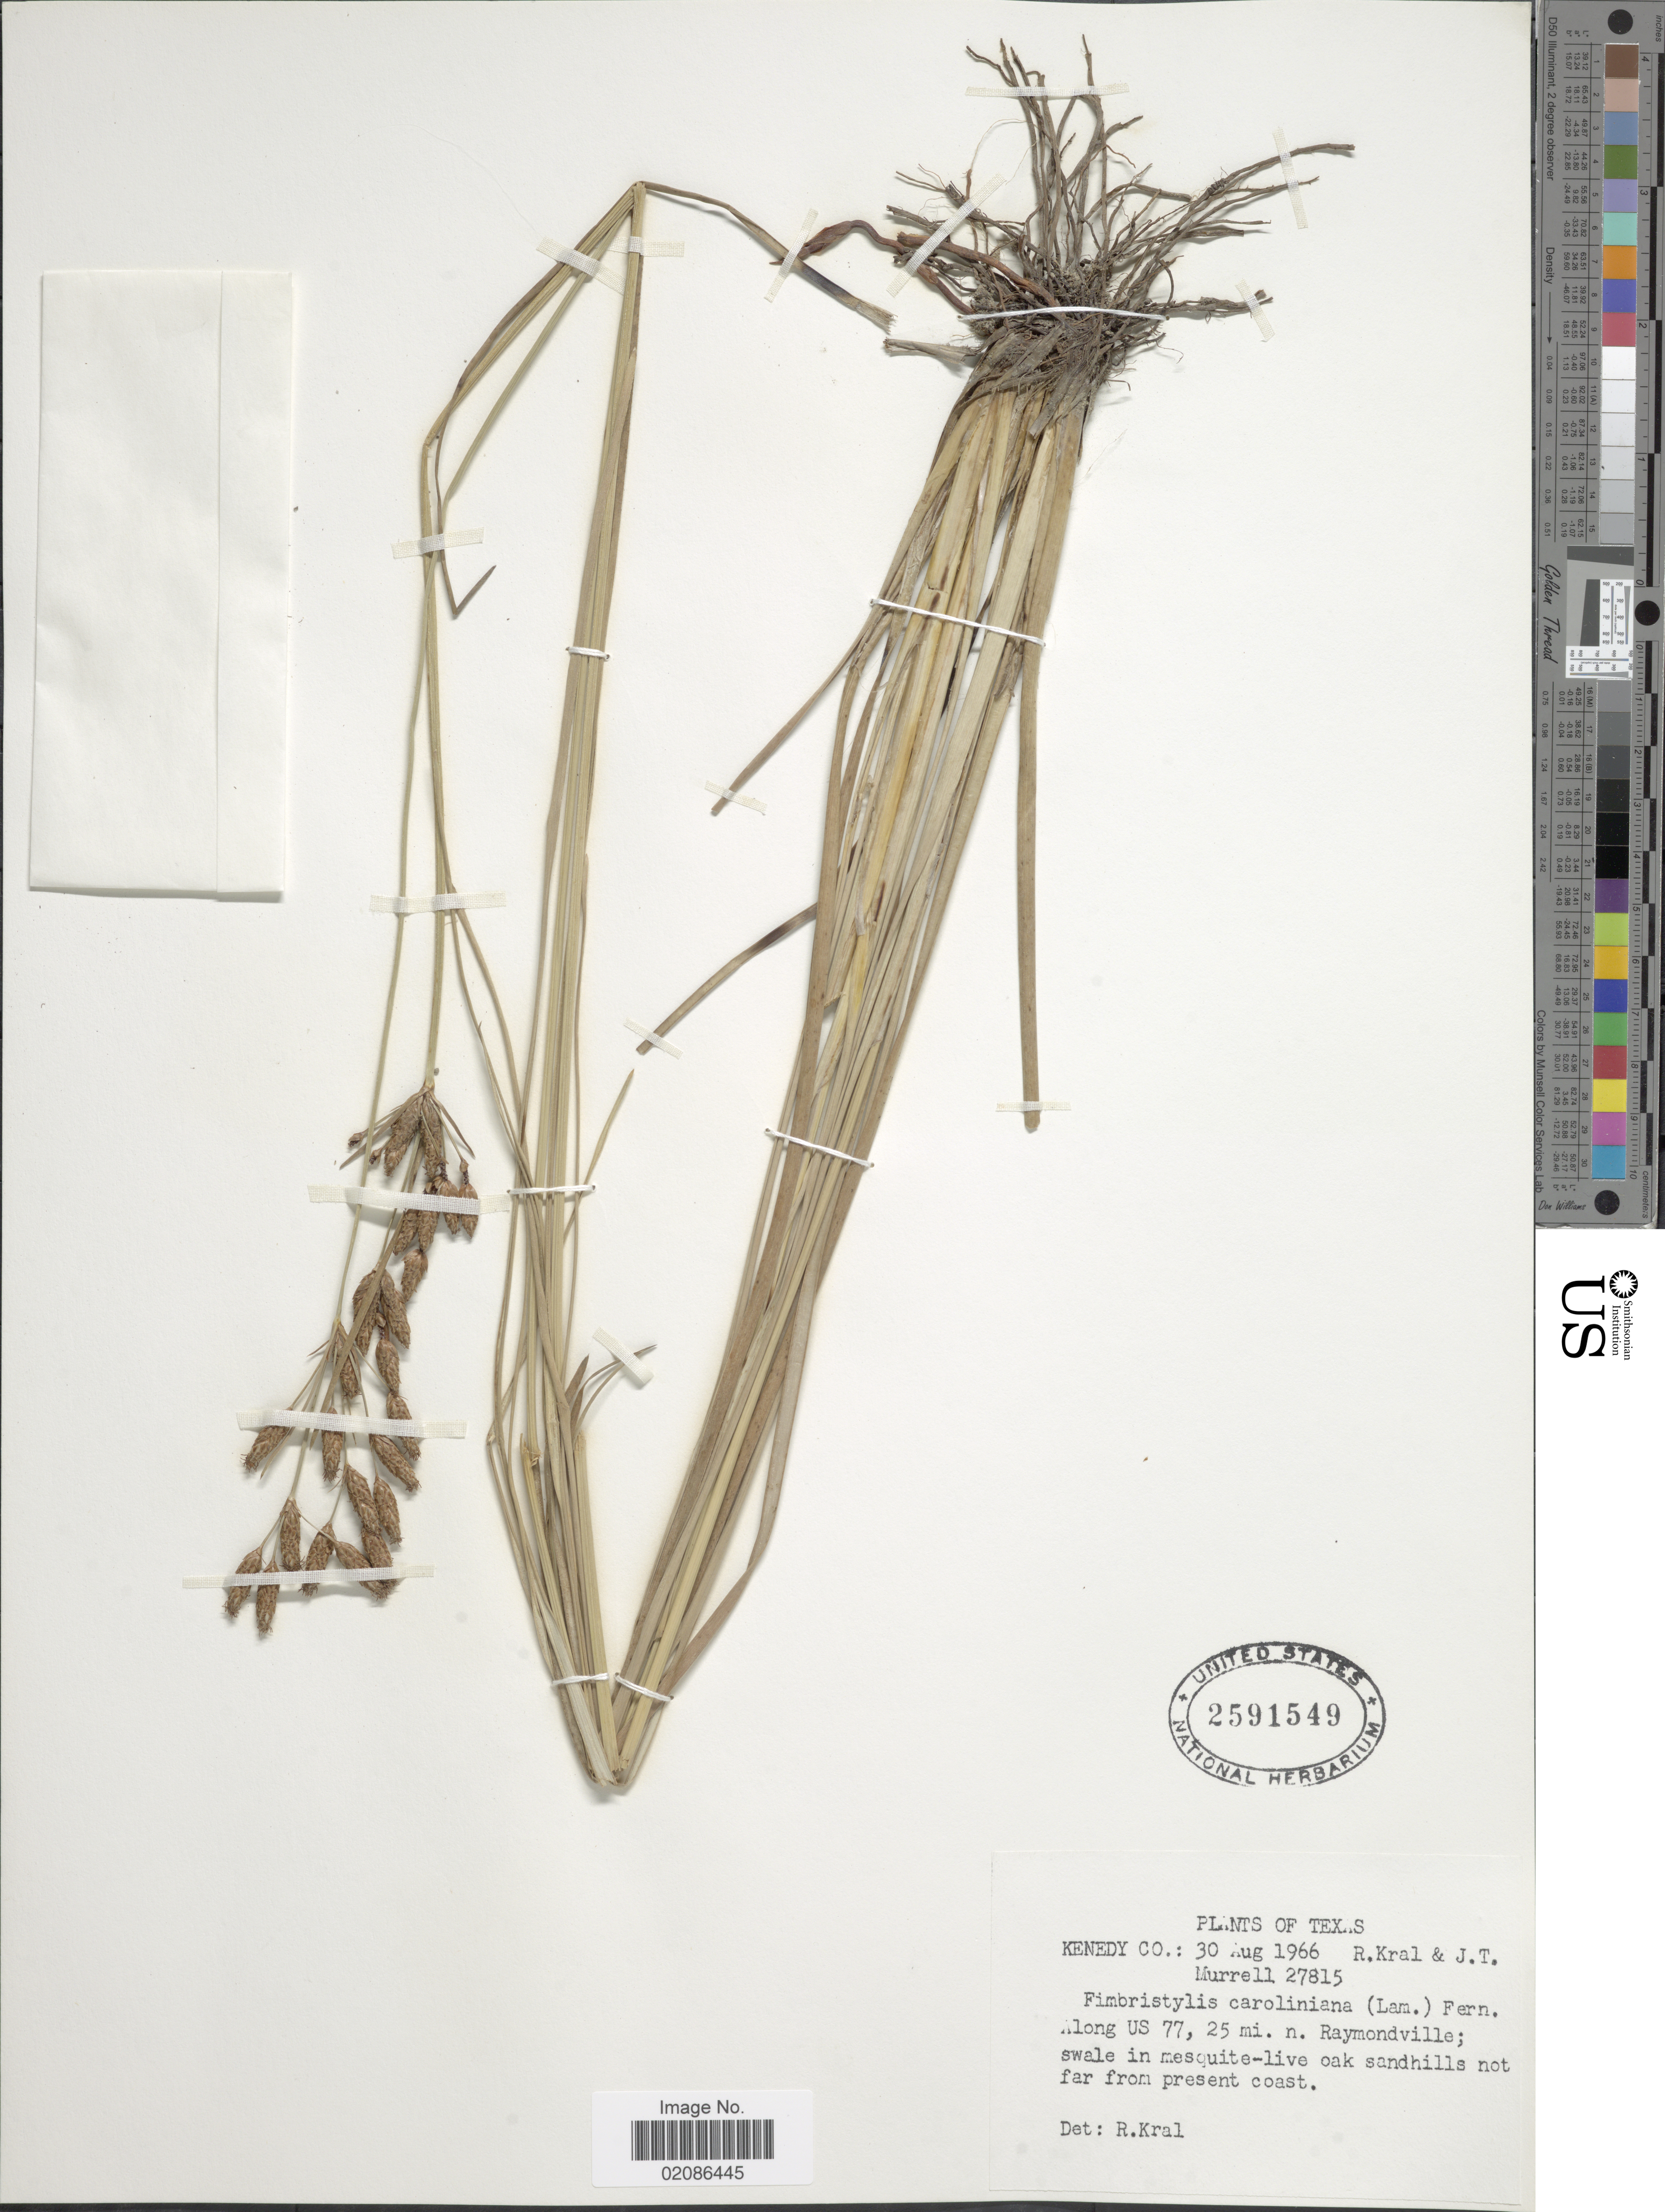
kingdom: Plantae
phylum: Tracheophyta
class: Liliopsida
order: Poales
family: Cyperaceae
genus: Fimbristylis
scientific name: Fimbristylis caroliniana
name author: (Lam.) Fernald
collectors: R. Kral & J. Murrell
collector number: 27815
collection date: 1966-08-30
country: United States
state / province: Texas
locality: Kenedy Co, Along US 77, 25 mi n Raymondville; swale in mesquite-live oak sandhills not far from present coast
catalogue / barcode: US 2591549